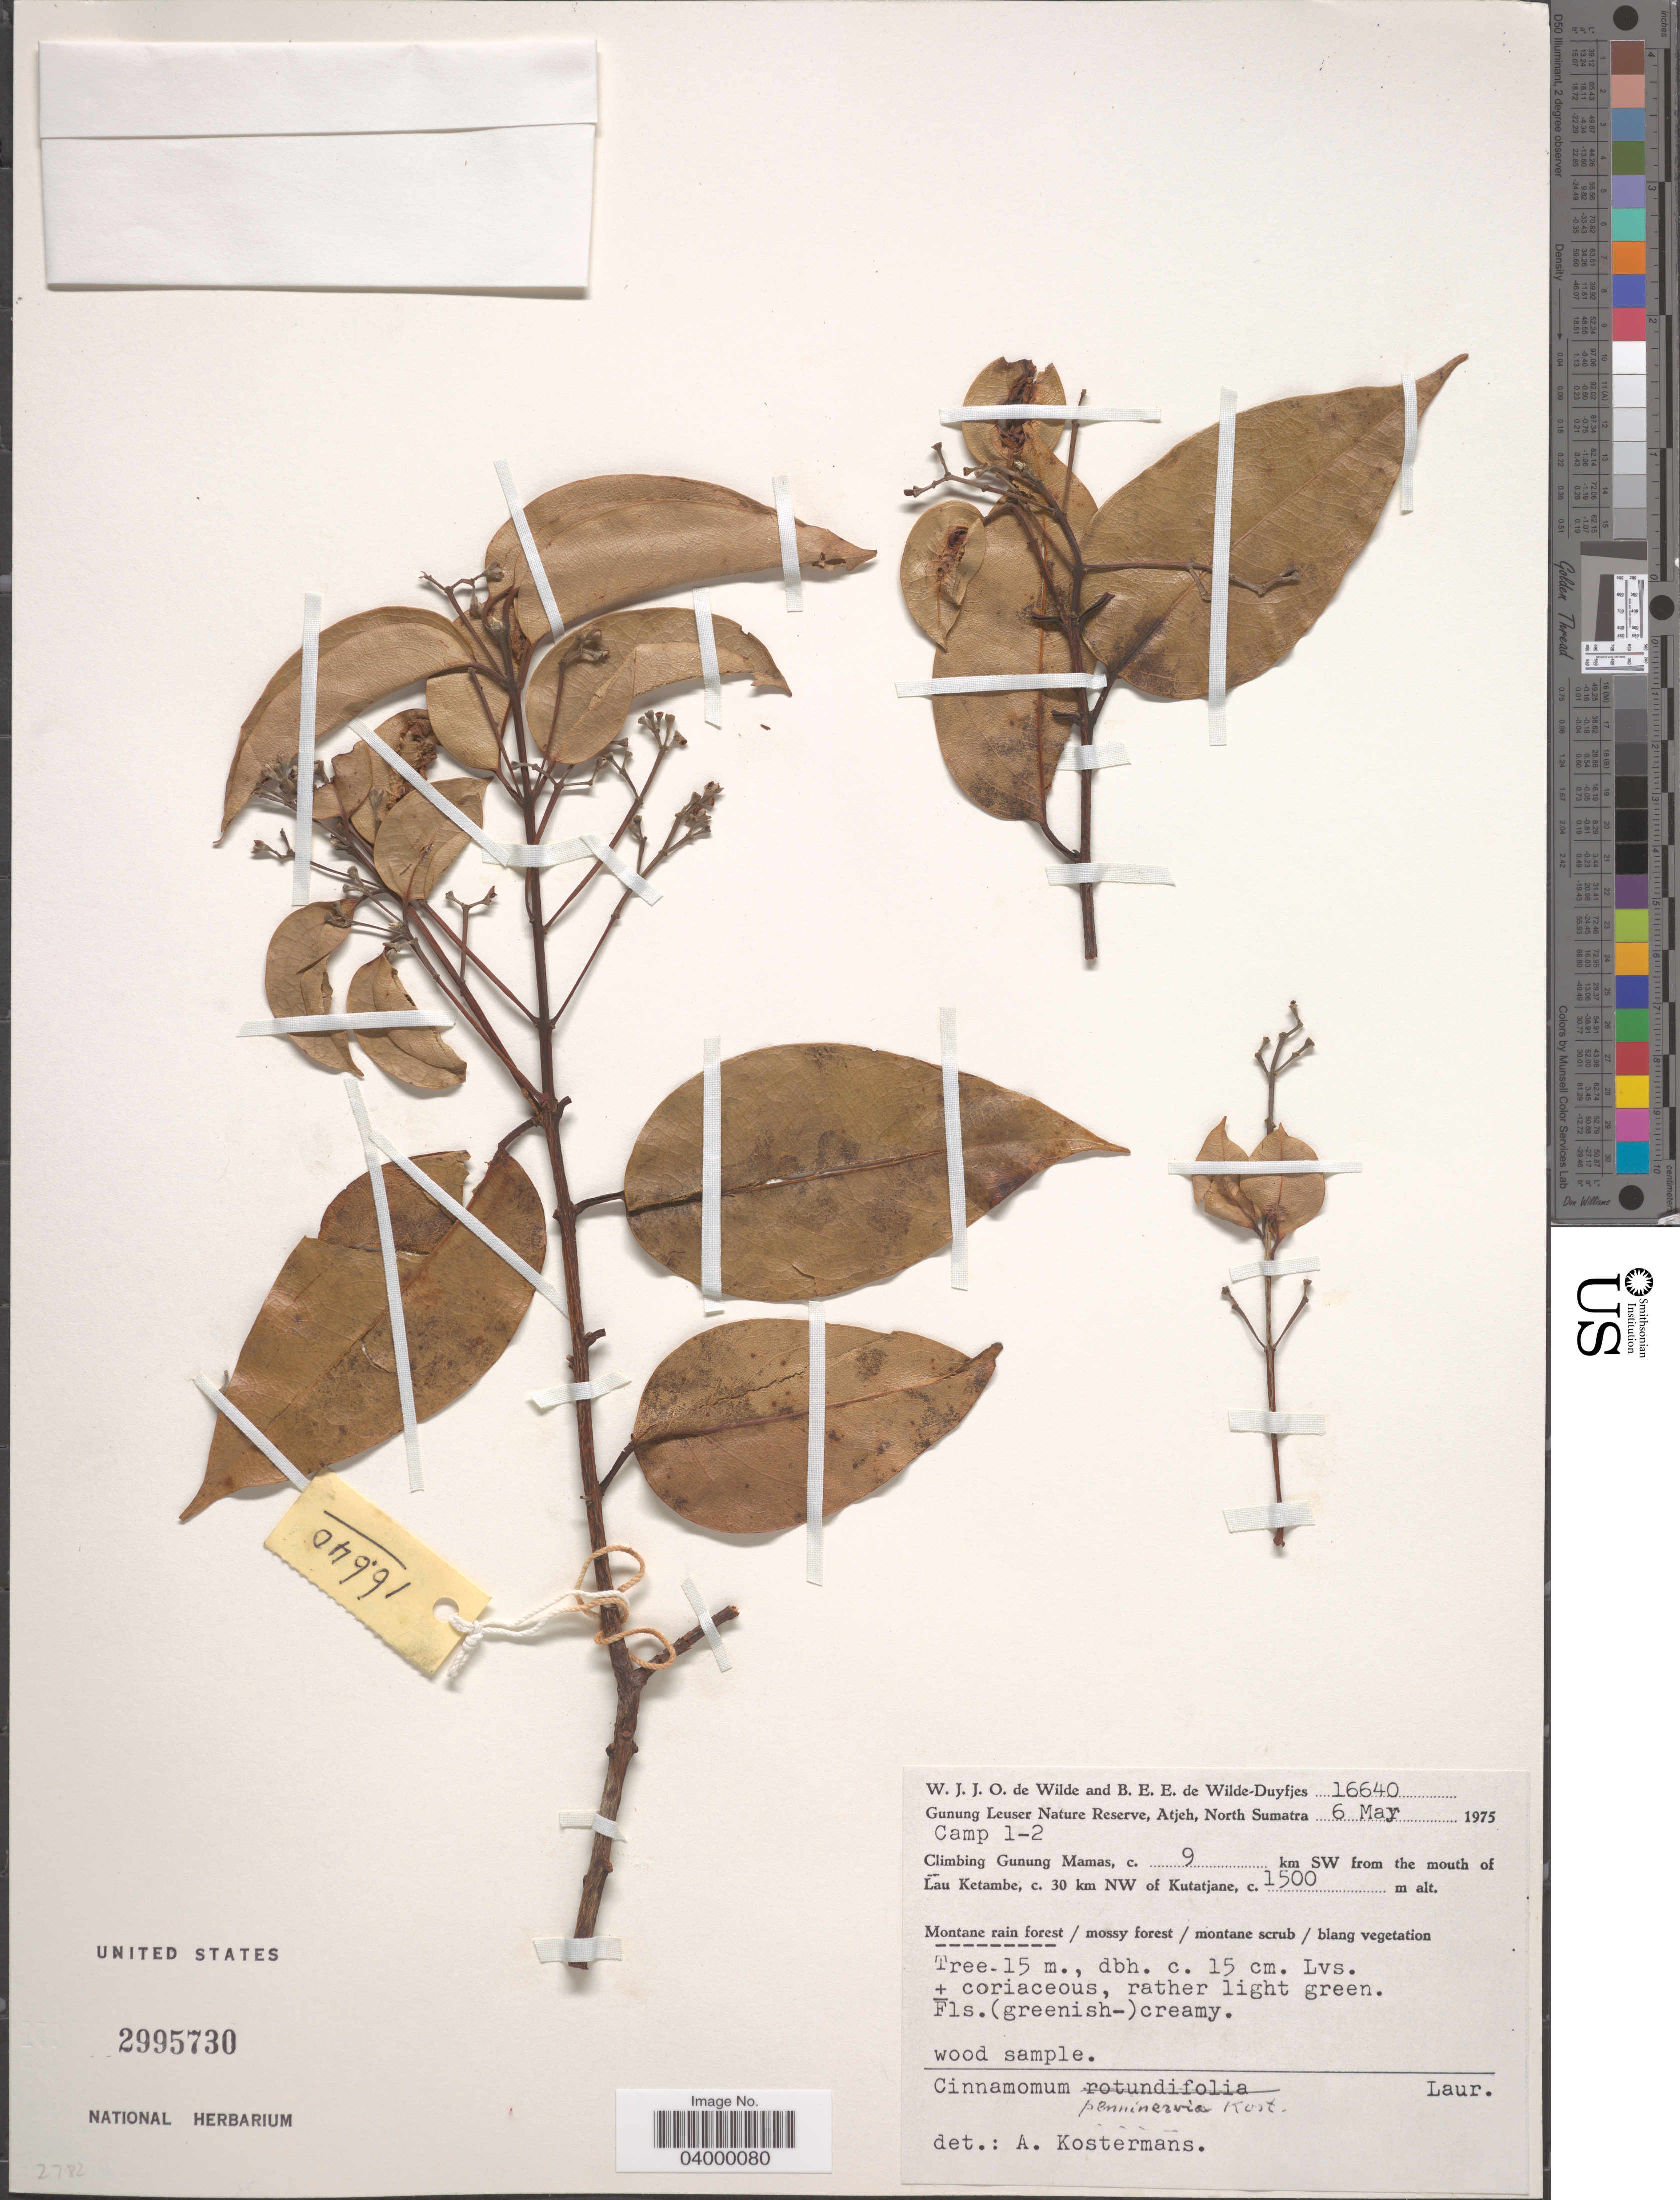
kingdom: Plantae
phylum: Tracheophyta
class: Magnoliopsida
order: Laurales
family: Lauraceae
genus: Cinnamomum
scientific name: Cinnamomum penninervium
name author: Kosterm.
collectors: W. J. de Wilde & B. E. de Wilde-Duyfjes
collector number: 16640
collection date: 1975-05-06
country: Indonesia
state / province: Sumatra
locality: Gunung Leuser Nature Reserve, Atjeh, North Sumatra. Camp 1-2. Climbing Gunung Mamas, c. 9 km SW from the mouth of Lau Ketambe, c. 30 km NW of Kutatjane.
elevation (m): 1500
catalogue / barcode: US 2995730